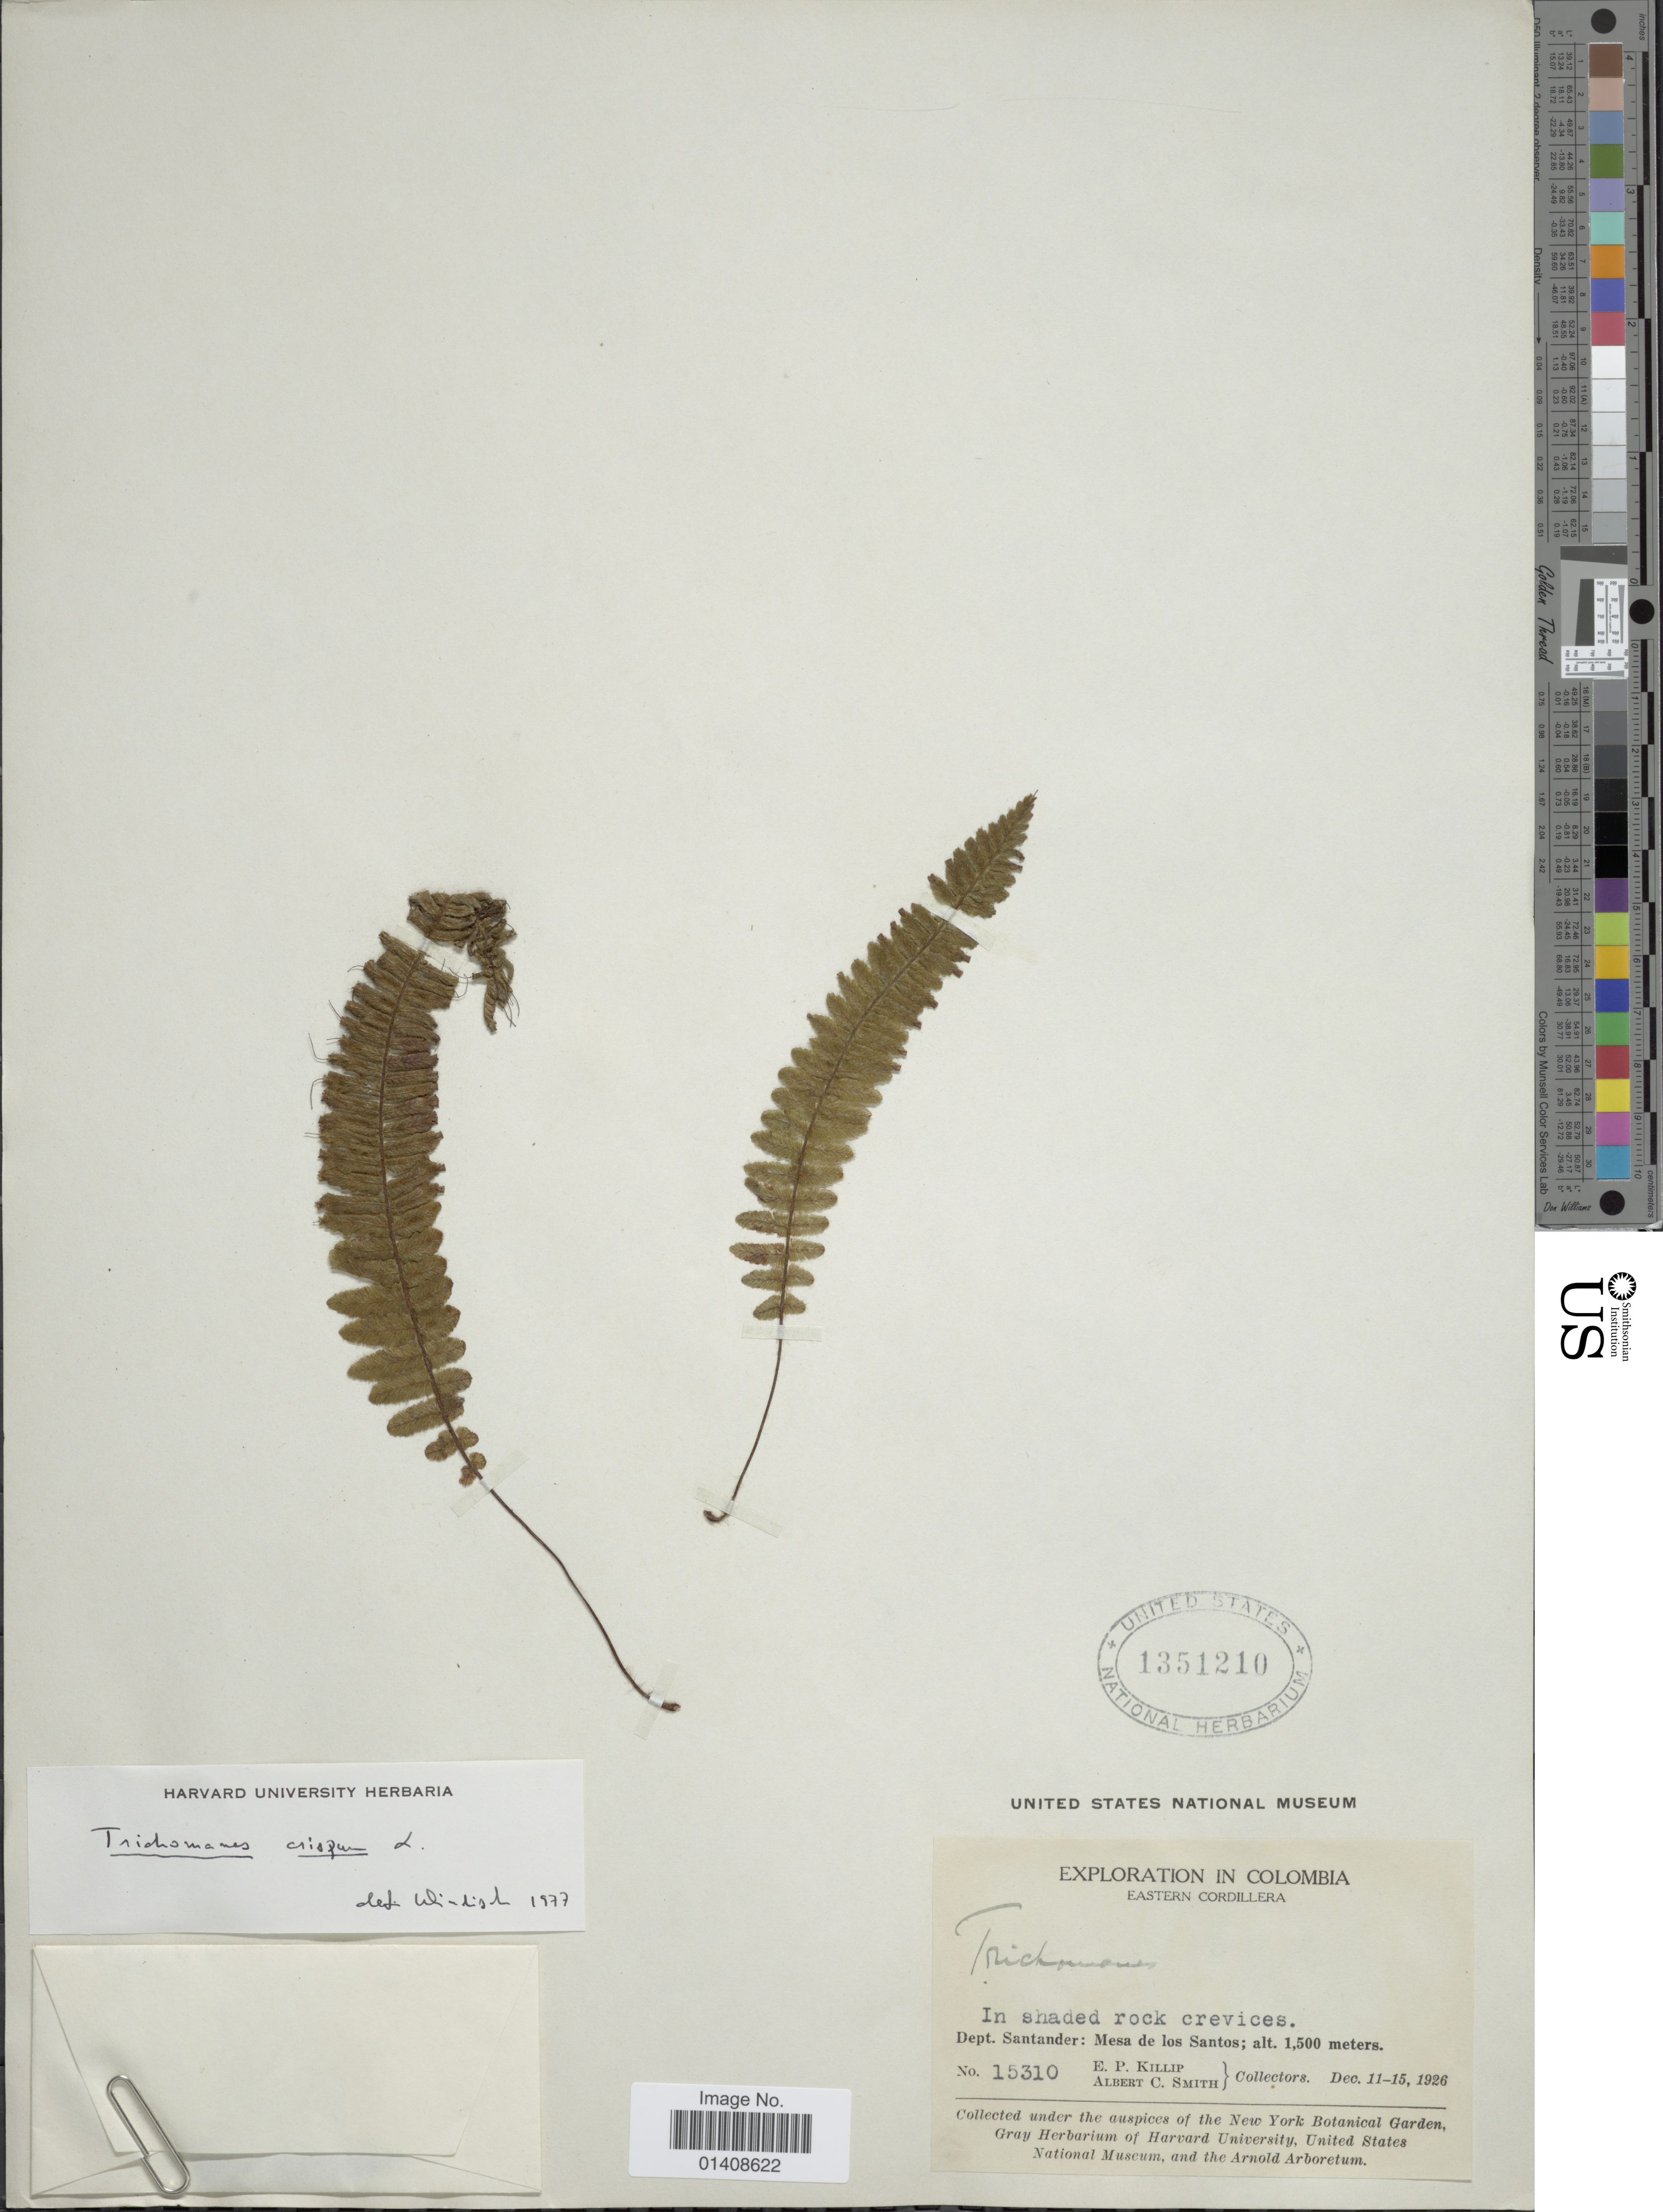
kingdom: Plantae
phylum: Tracheophyta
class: Polypodiopsida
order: Hymenophyllales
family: Hymenophyllaceae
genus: Trichomanes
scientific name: Trichomanes crispum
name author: L.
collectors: E. P. Killip & A. C. Smith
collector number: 15310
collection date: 1926-12-11/1926-12-15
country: Colombia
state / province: Santander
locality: Eastern Cordillera, Mesa de los Santos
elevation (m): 1500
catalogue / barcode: US 1351210